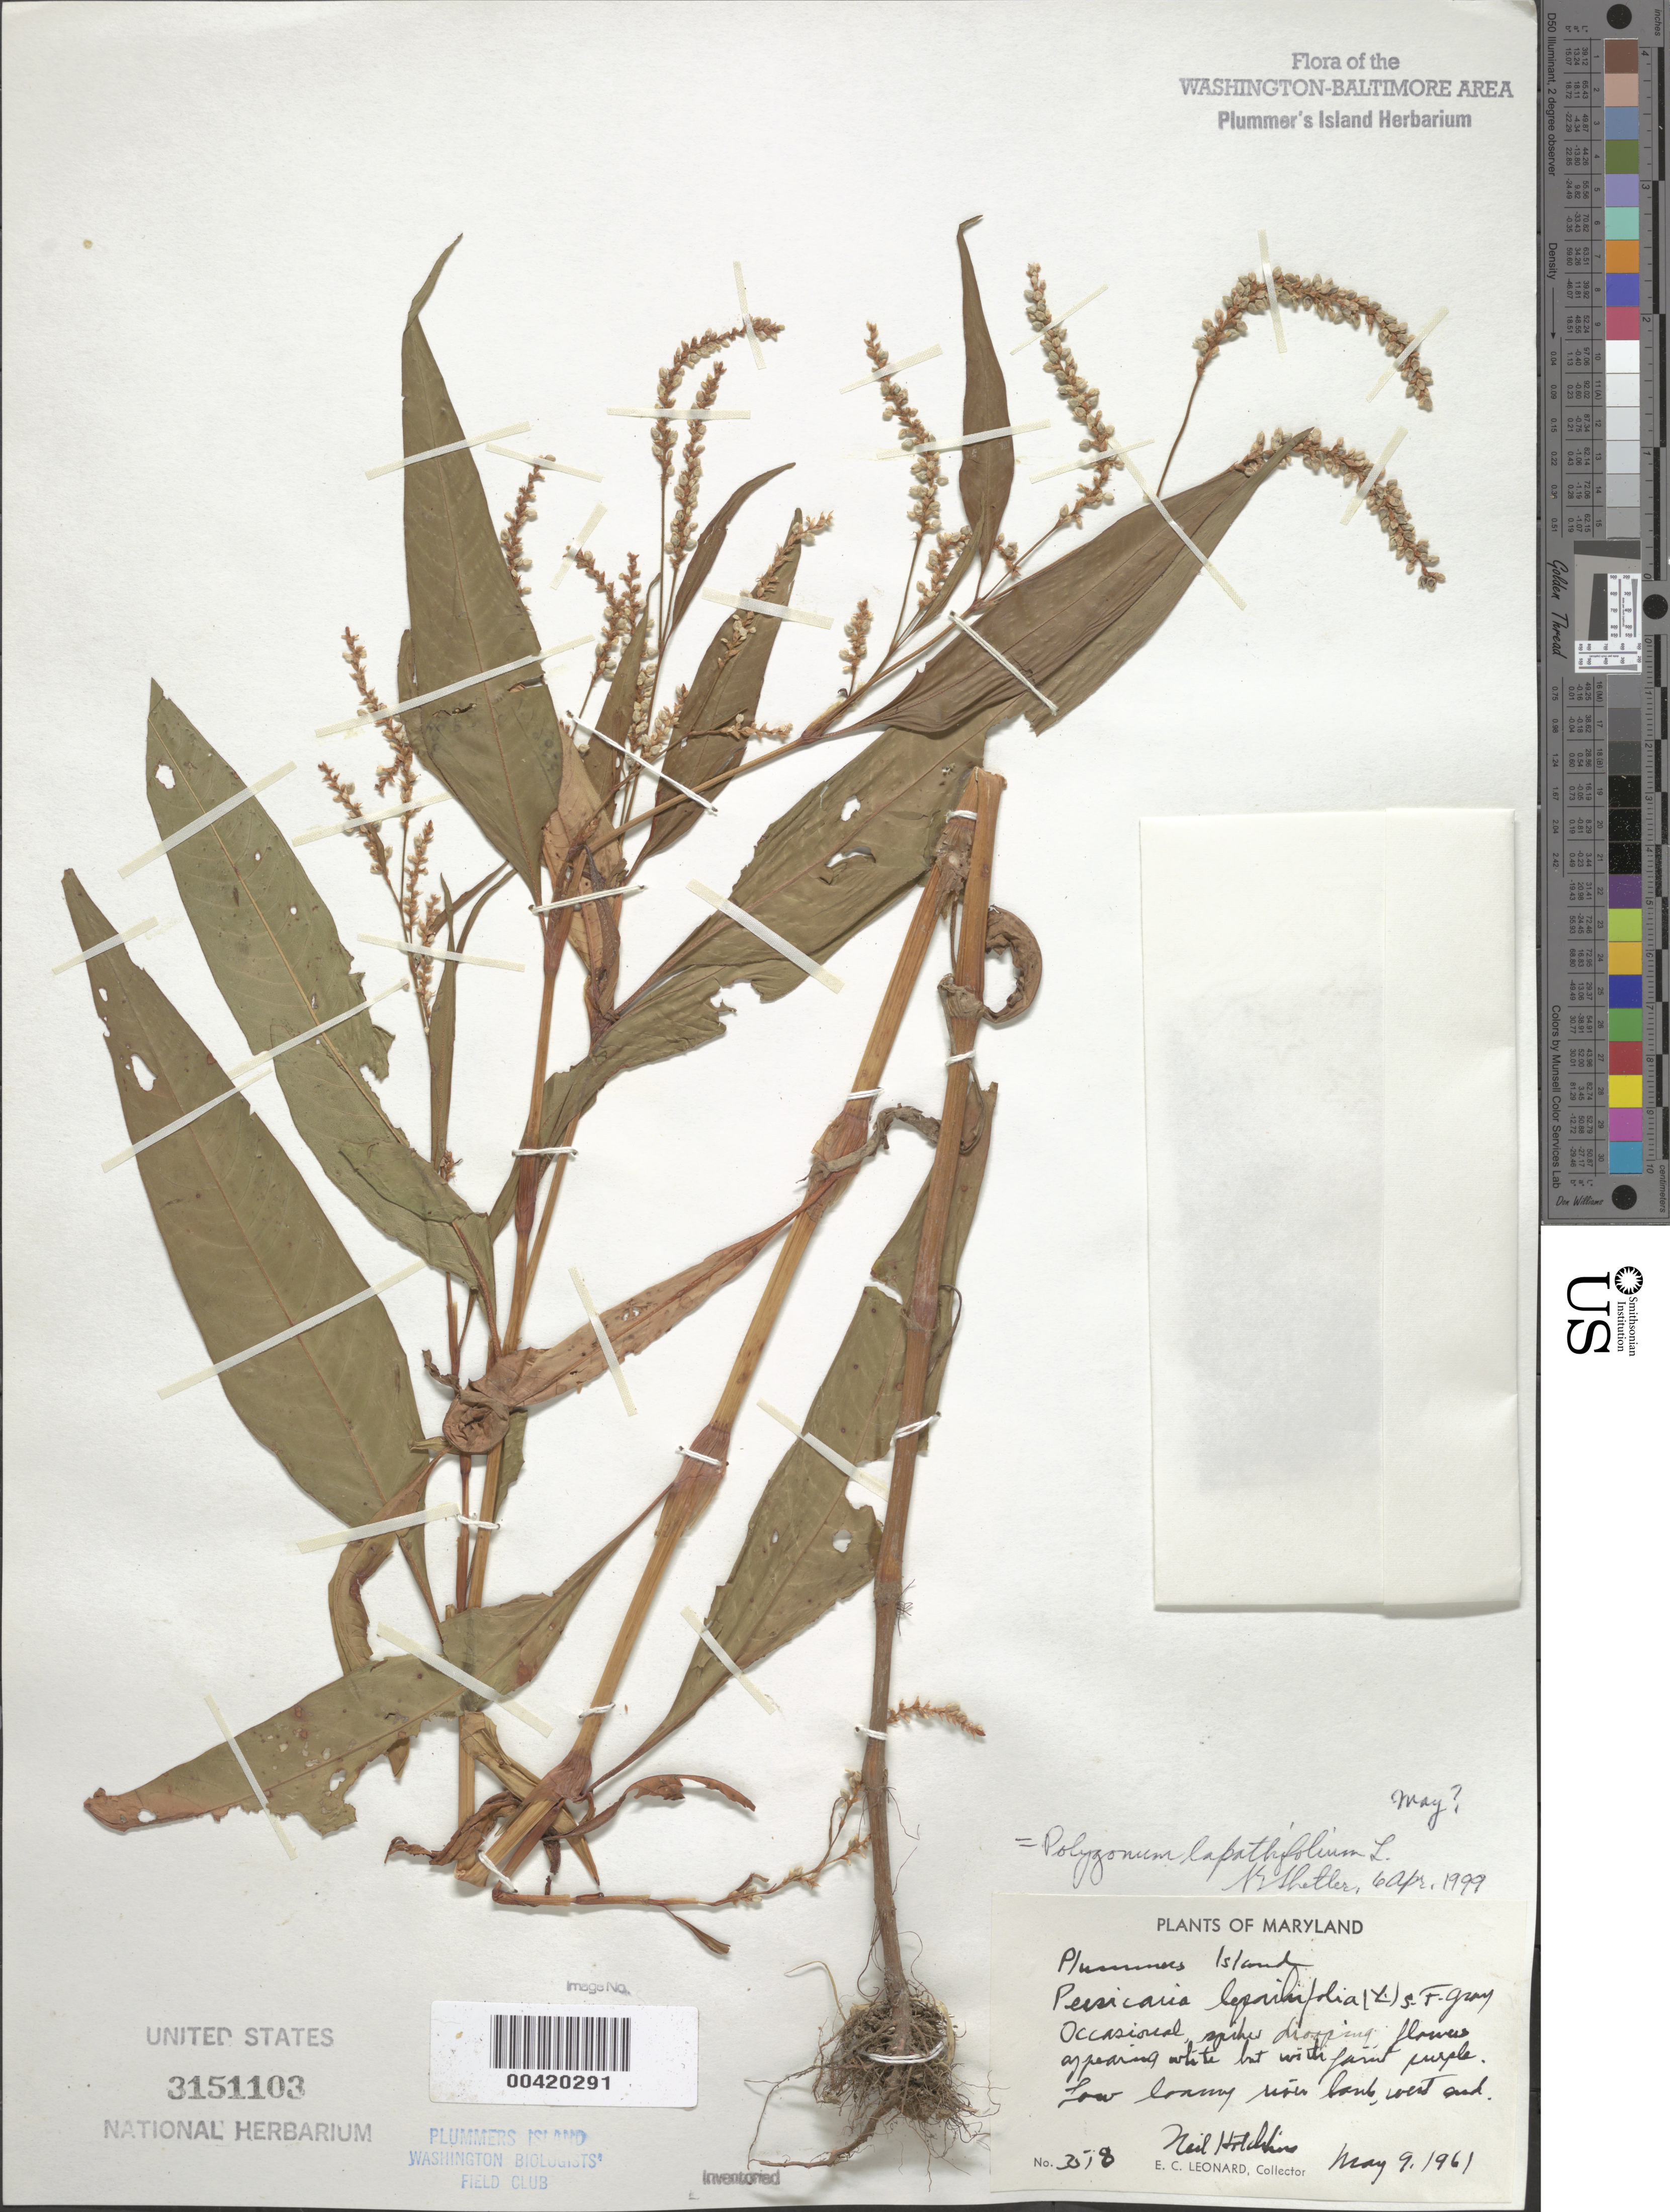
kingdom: Plantae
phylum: Tracheophyta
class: Magnoliopsida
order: Caryophyllales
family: Polygonaceae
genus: Polygonum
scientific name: Polygonum lapathifolium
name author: L.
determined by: Atha, D. E.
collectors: E. C. Leonard & N. Hotchkiss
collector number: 3518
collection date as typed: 09 May 1961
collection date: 1961-05-09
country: United States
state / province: Maryland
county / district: Montgomery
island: Plummers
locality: Plummer's Island; river bank, west end C. & O. Canal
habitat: Low loamy river bank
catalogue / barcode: US 3151103